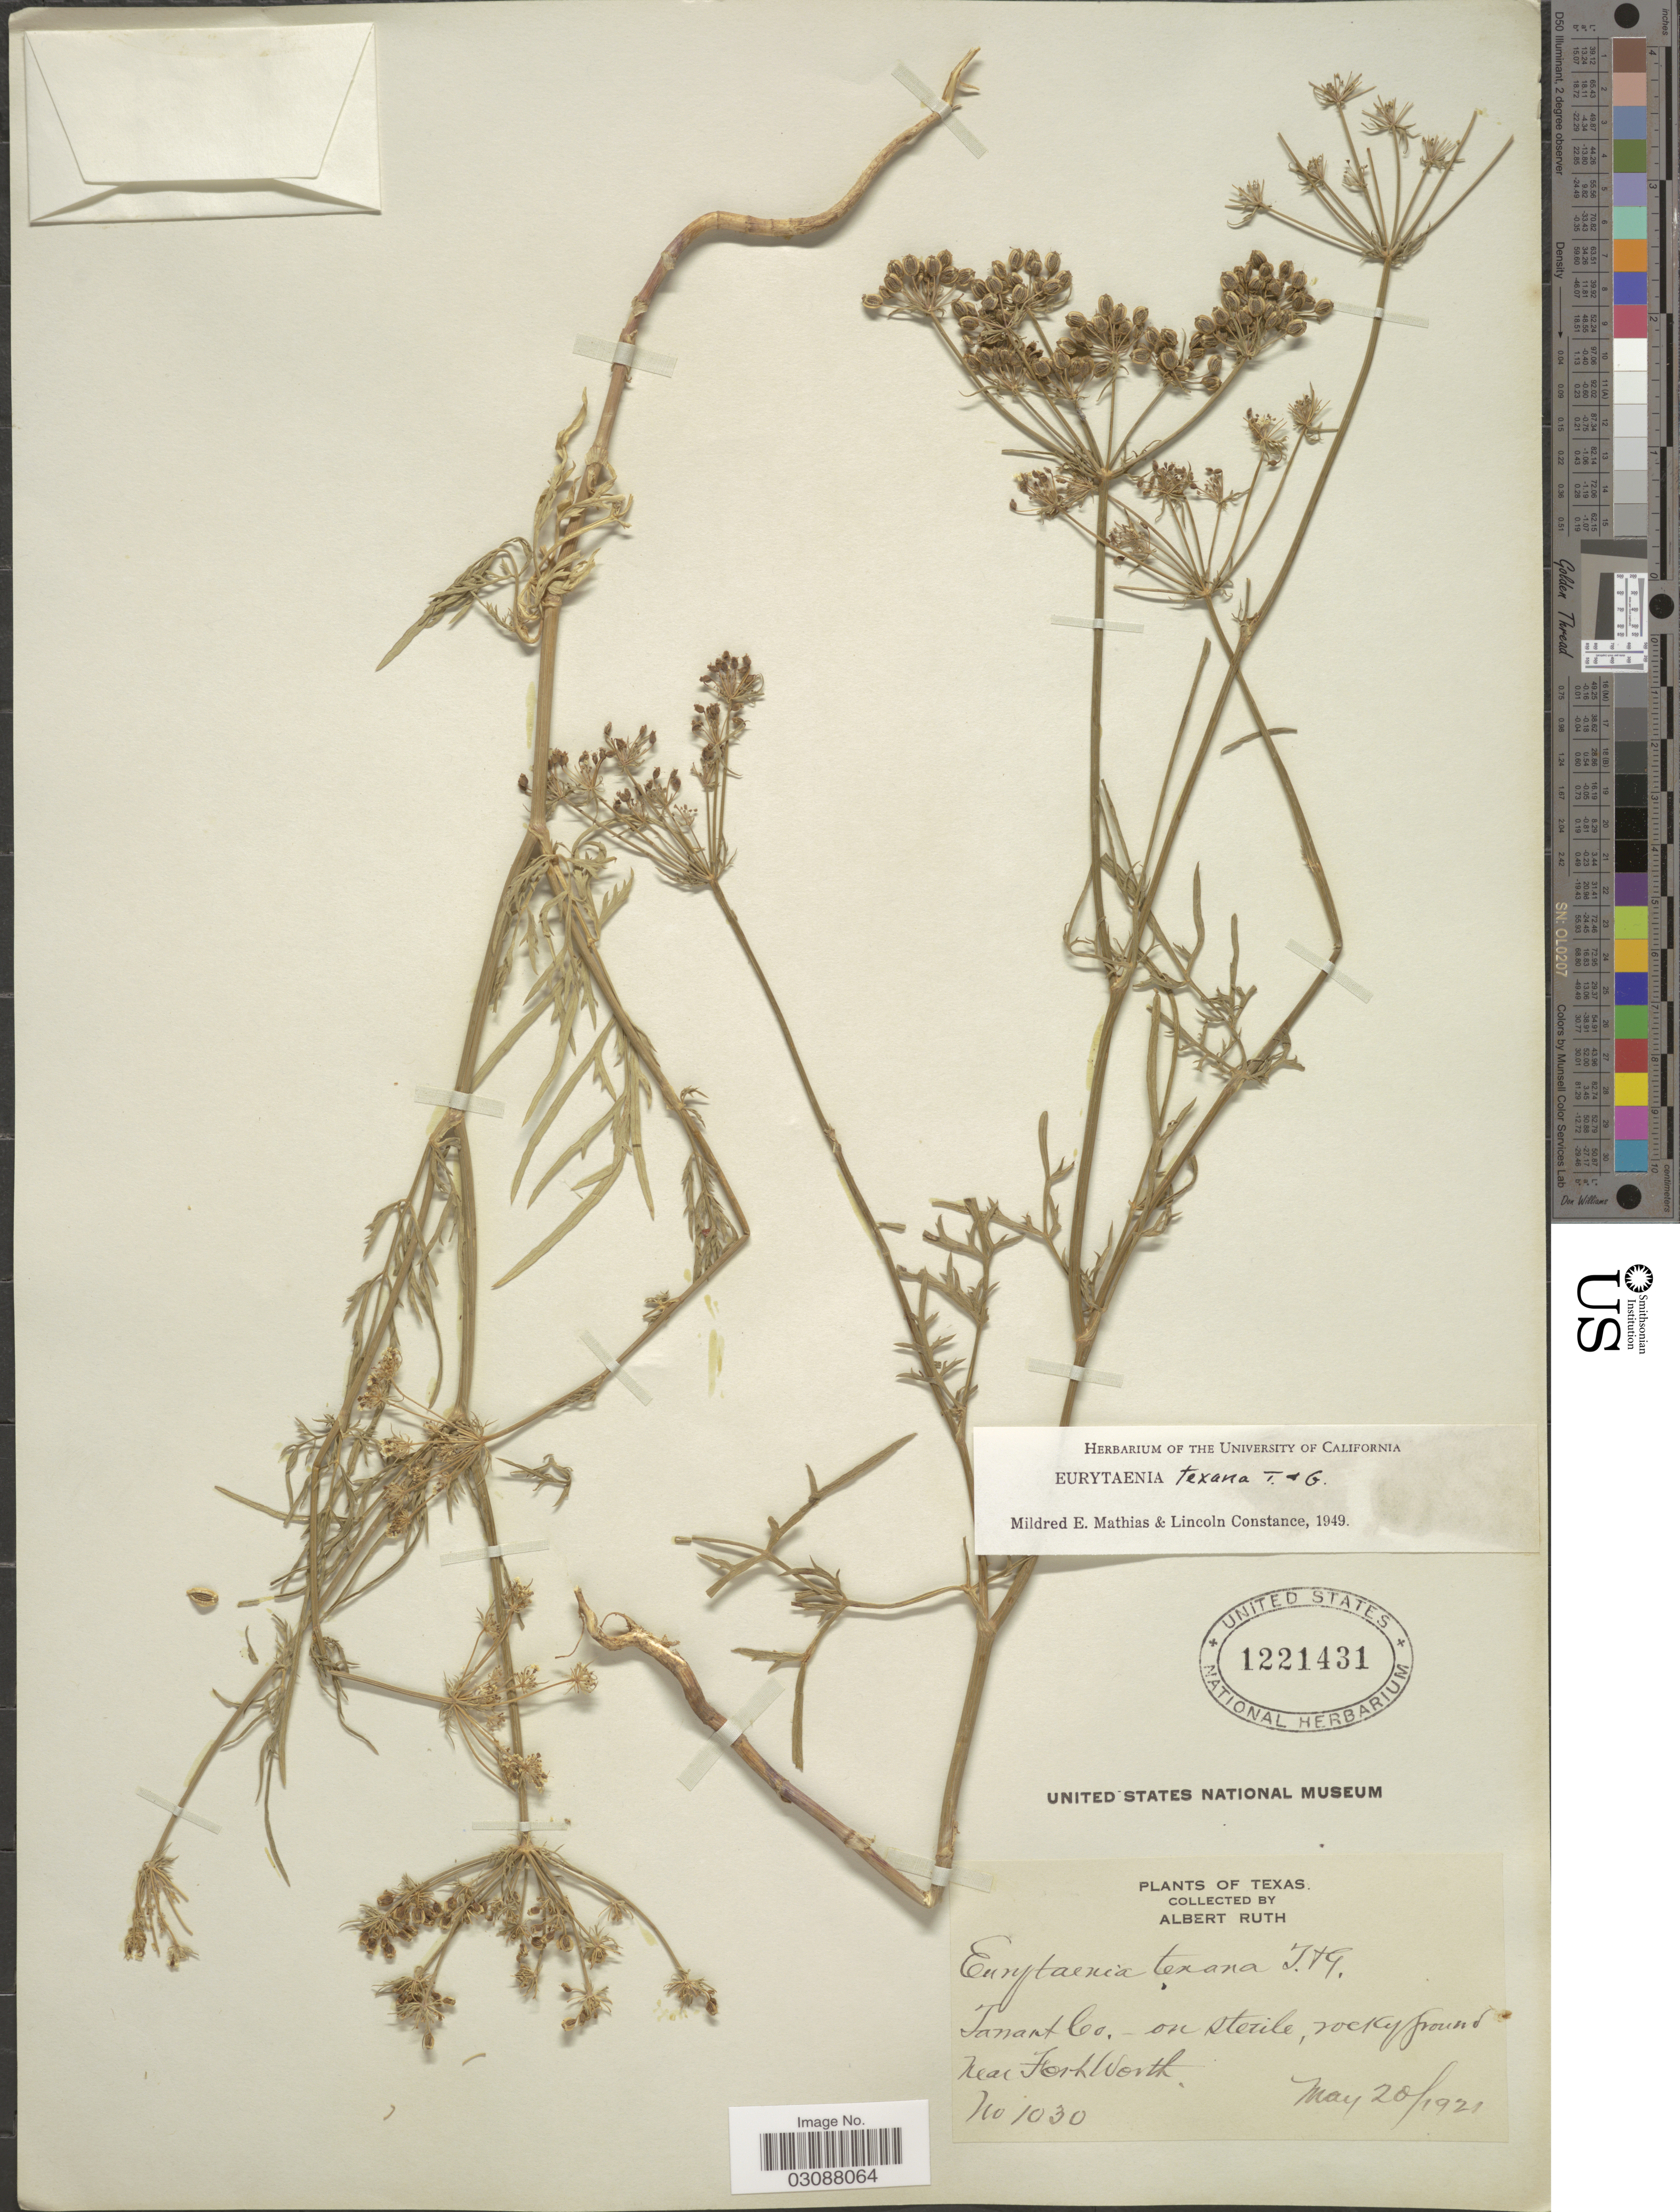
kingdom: Plantae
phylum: Tracheophyta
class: Magnoliopsida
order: Apiales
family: Apiaceae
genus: Eurytaenia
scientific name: Eurytaenia texana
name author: Torr. & A. Gray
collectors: A. Ruth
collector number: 1030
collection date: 1921-05-20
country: United States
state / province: Texas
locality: Tarrant Co. - on sterile, rocky ground near Fort Worth.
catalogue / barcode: US 1221431